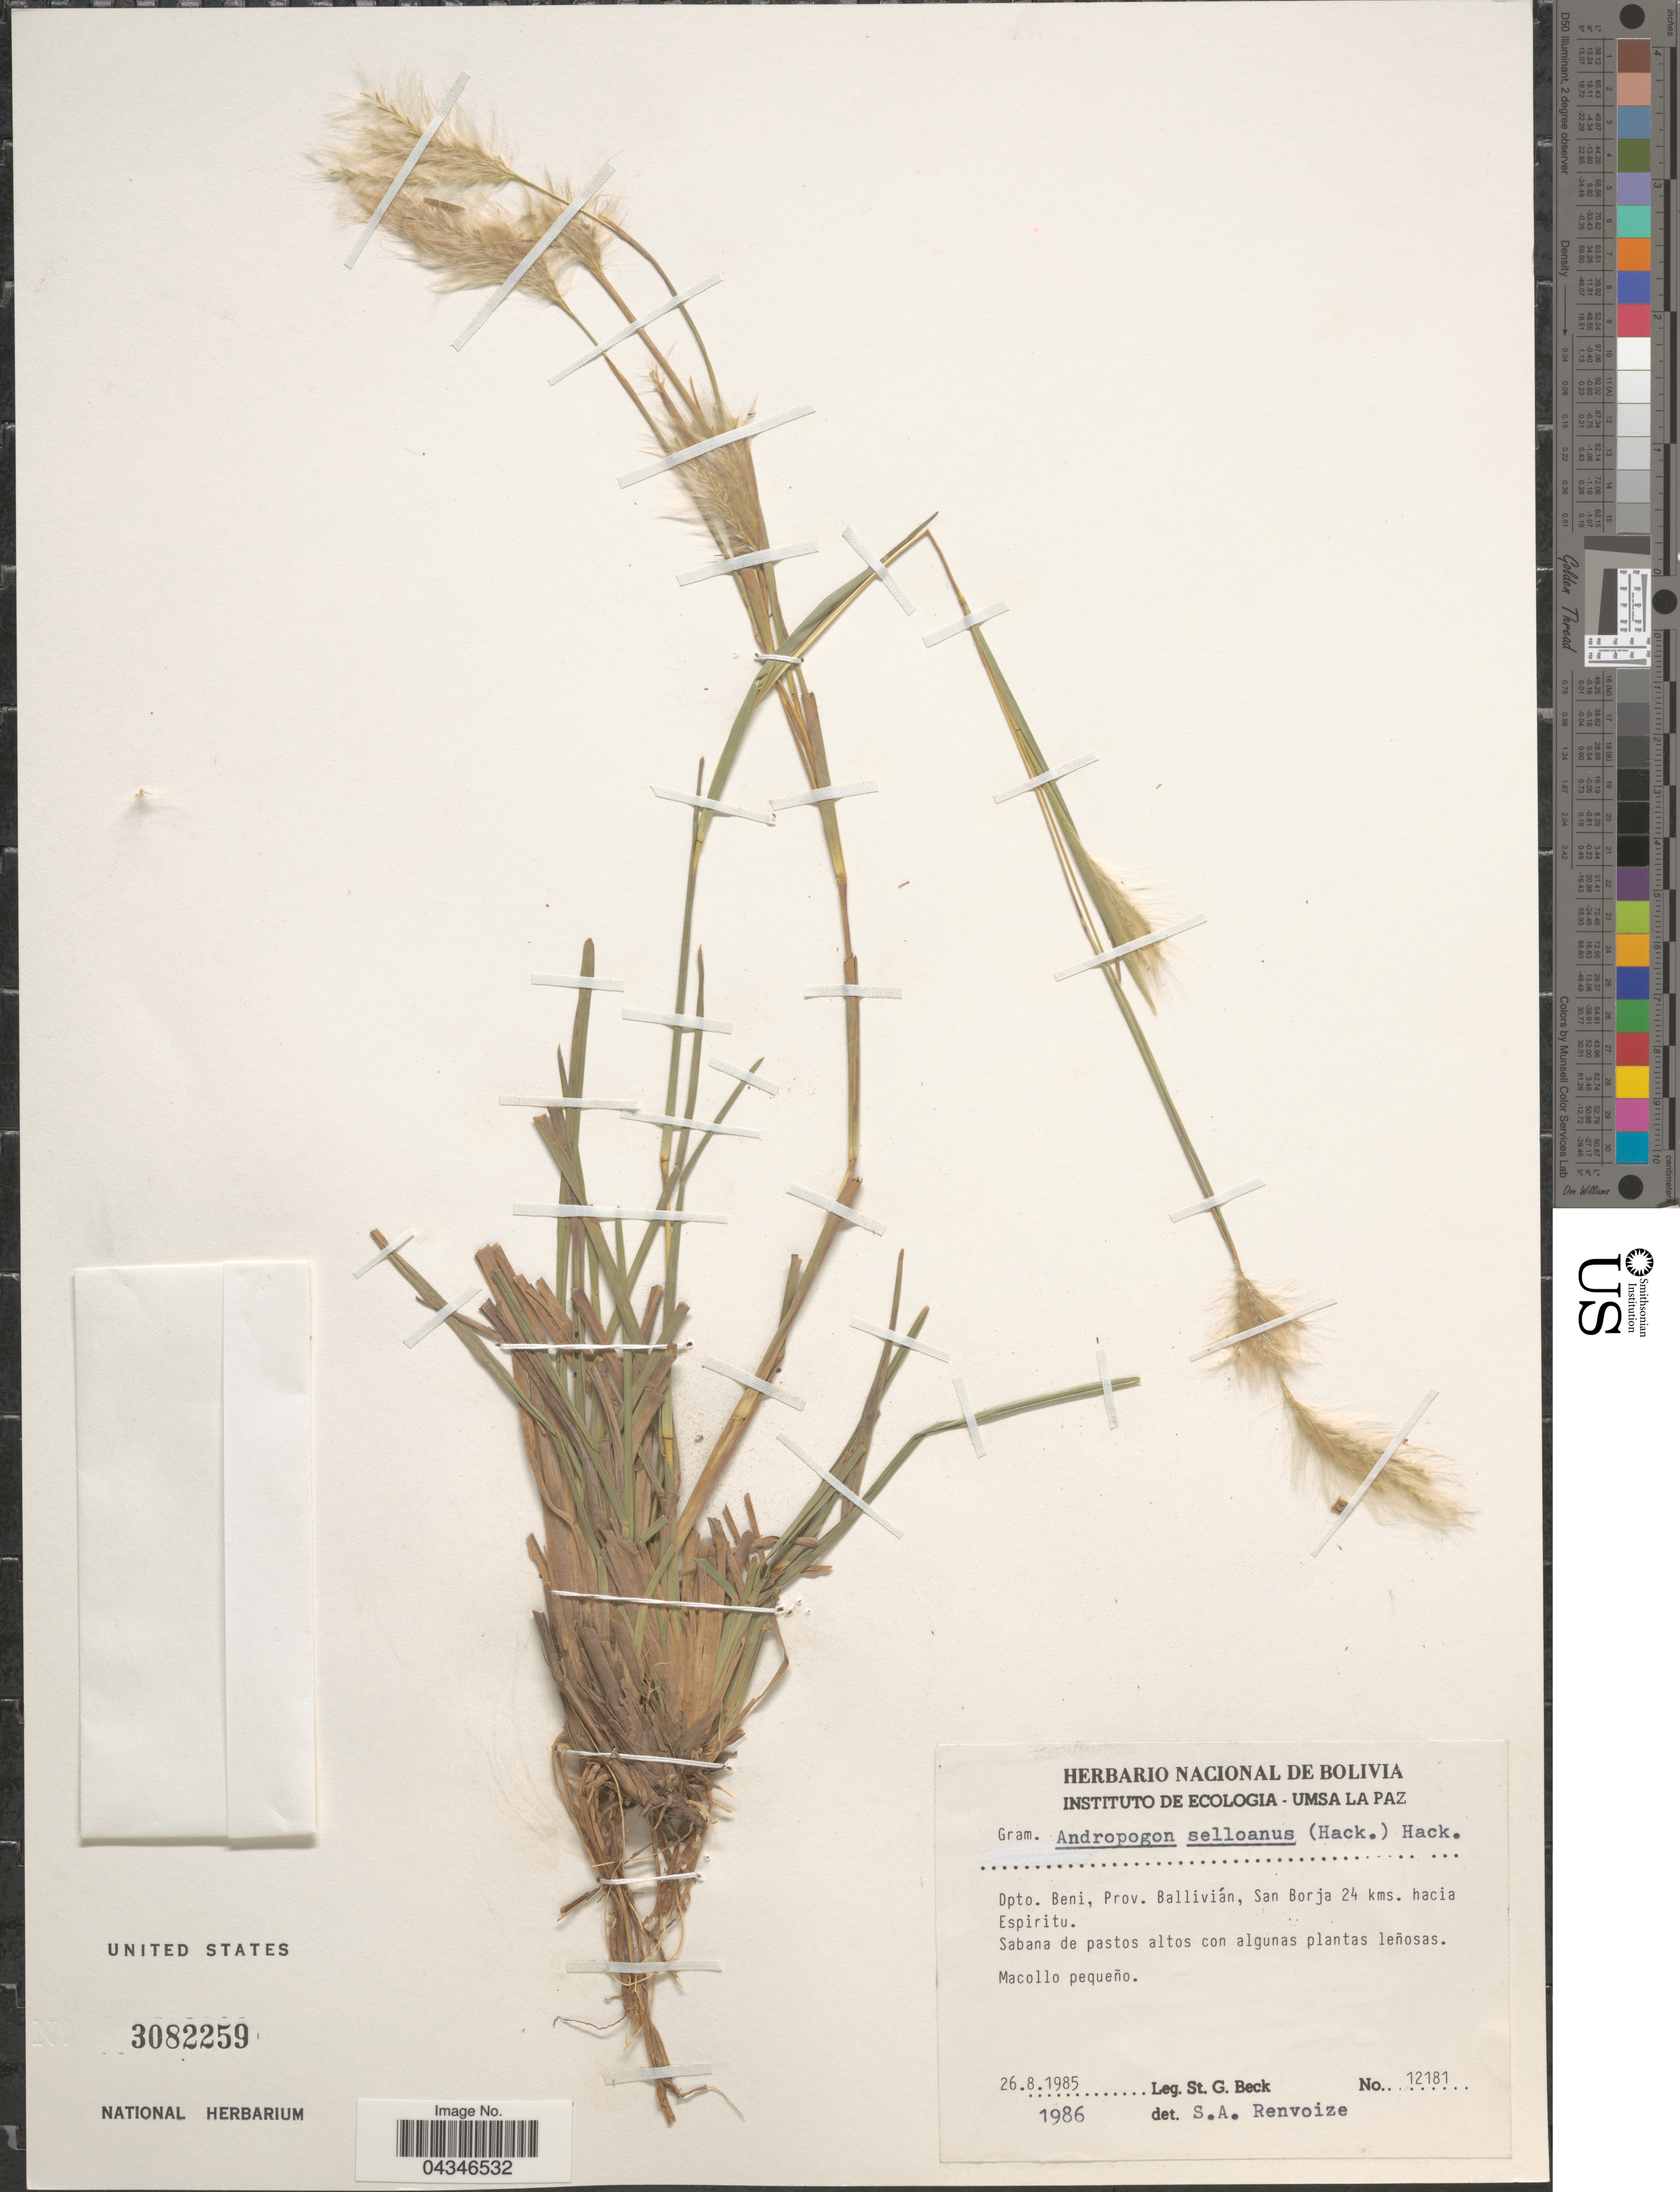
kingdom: Plantae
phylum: Tracheophyta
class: Liliopsida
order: Poales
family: Poaceae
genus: Andropogon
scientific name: Andropogon selloanus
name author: (Hack.) Hack.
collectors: S. G. Beck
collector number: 12181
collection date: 1985-08-26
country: Bolivia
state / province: Beni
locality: Dpto. Beni, Prov. Ballivián, San Borja 24 kms. hacia Espiritu.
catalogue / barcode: US 3082259